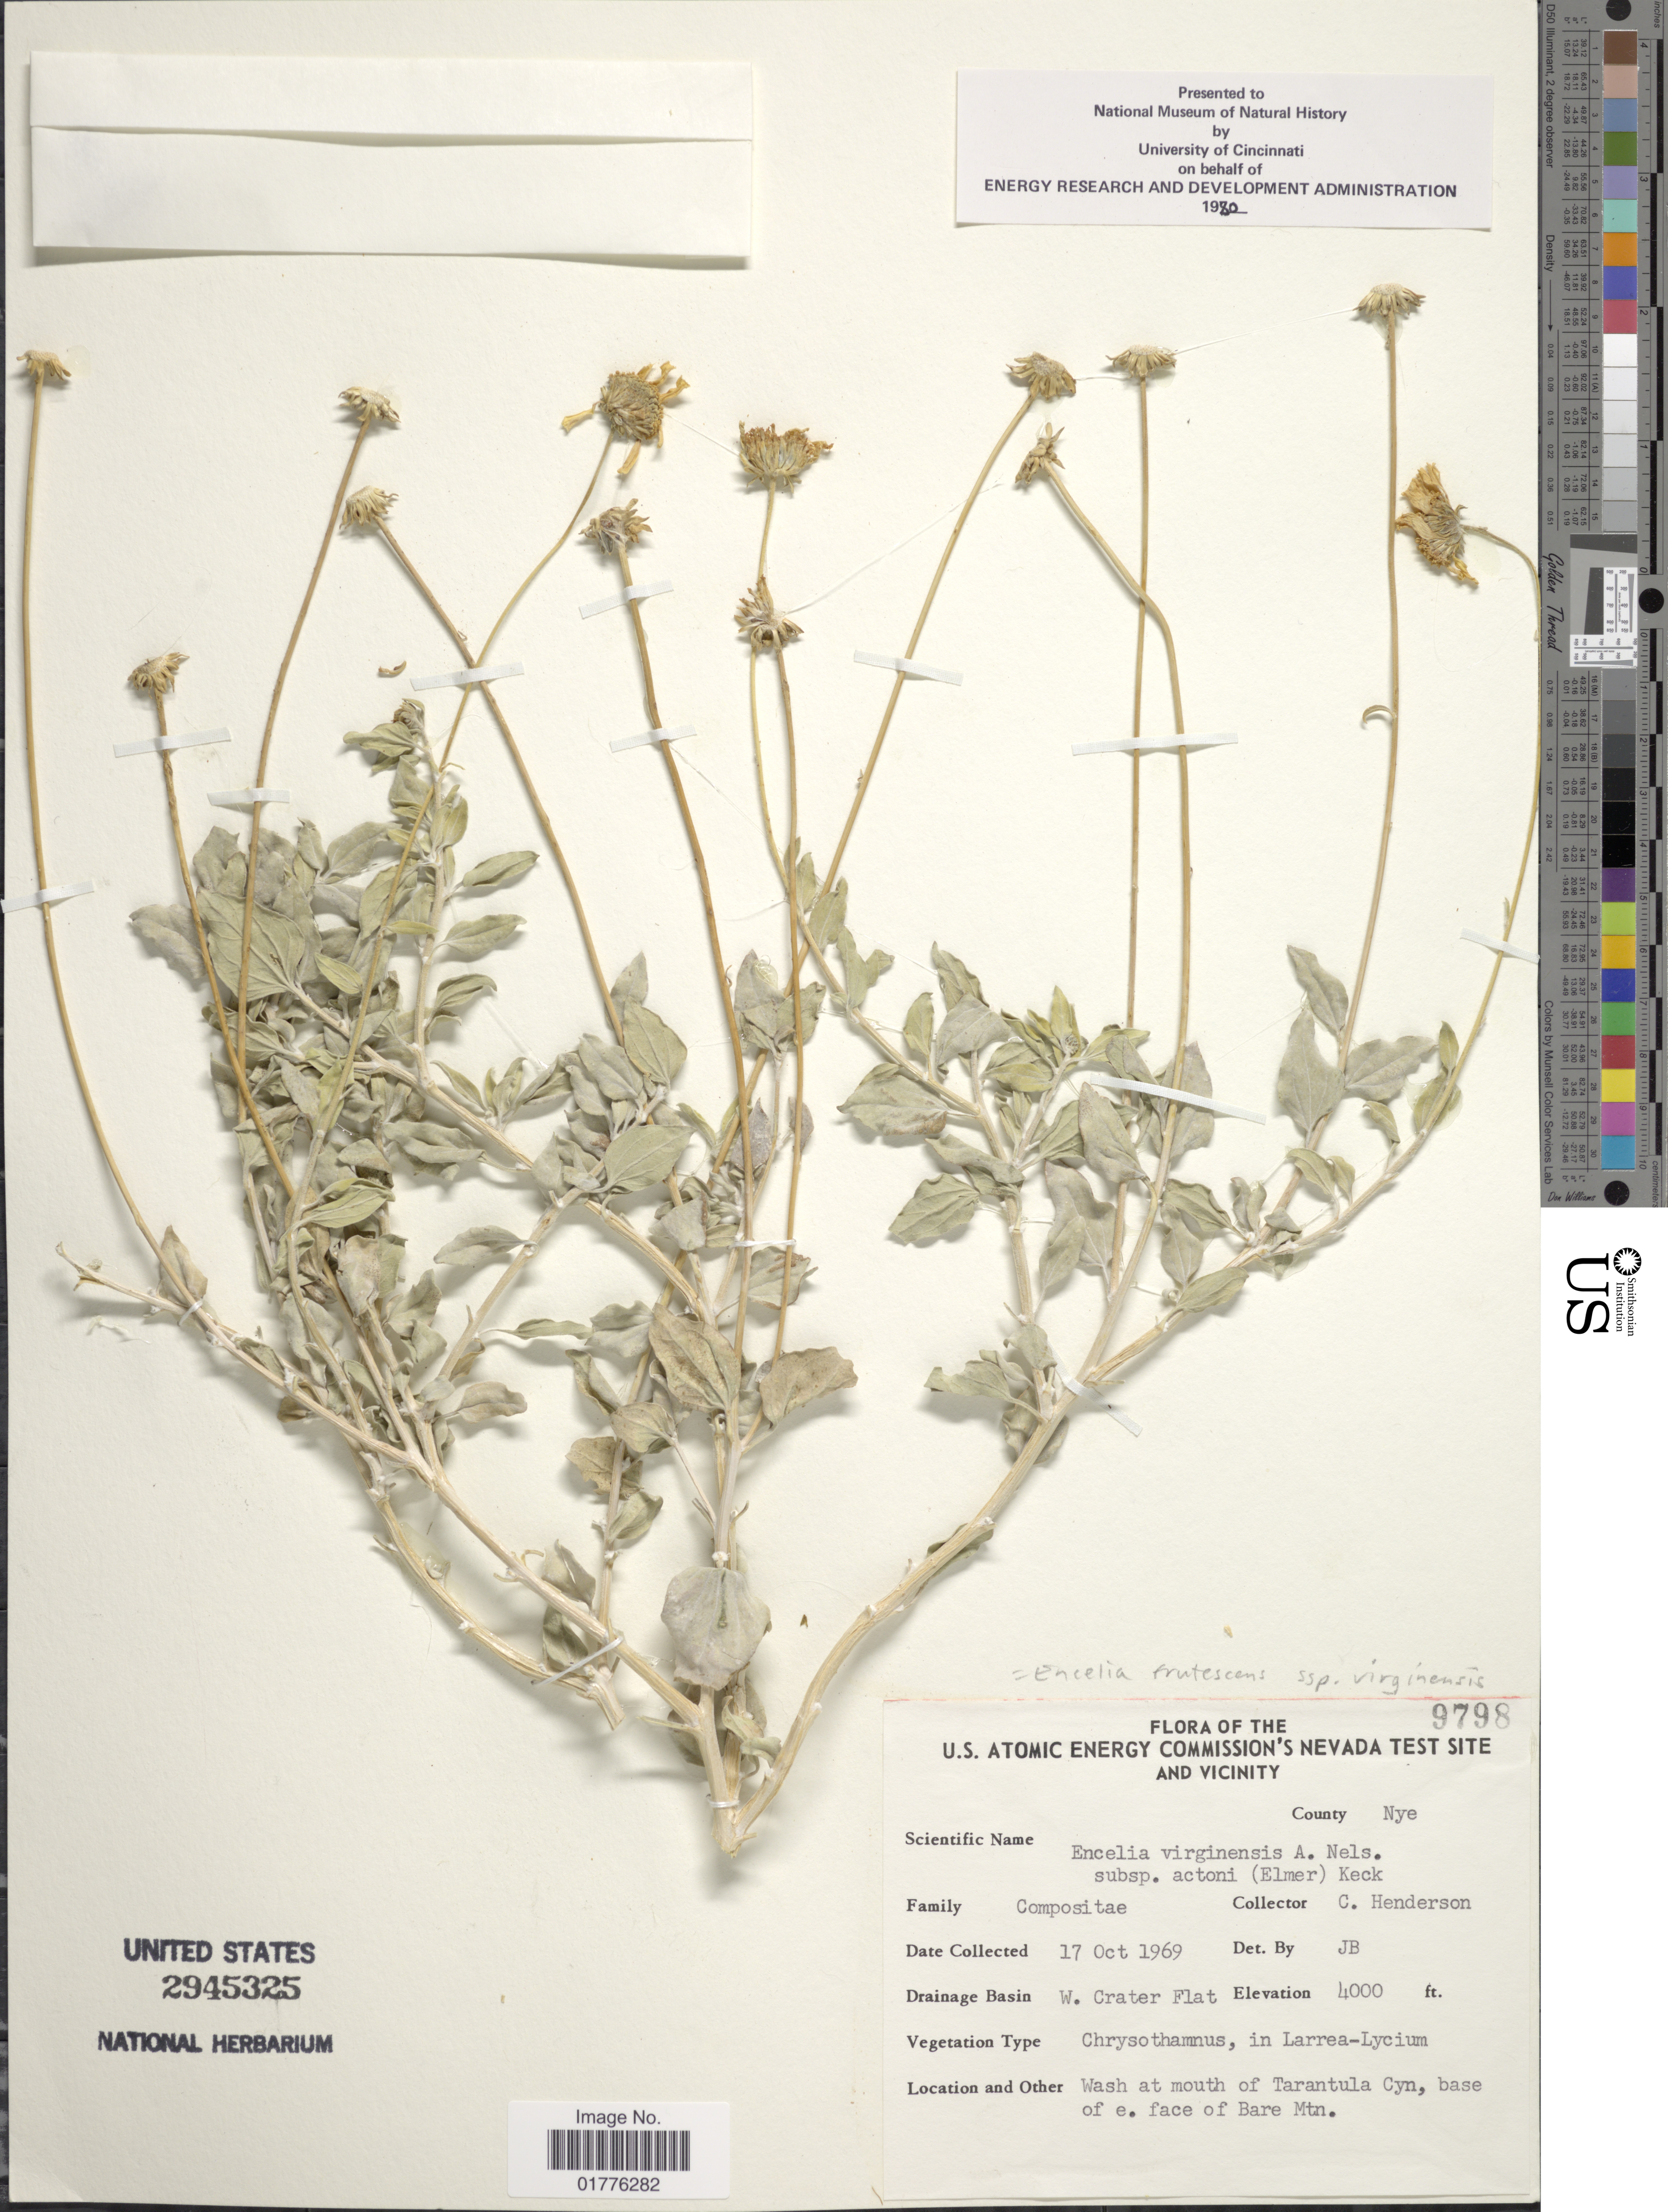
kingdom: Plantae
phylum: Tracheophyta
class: Magnoliopsida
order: Asterales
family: Asteraceae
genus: Encelia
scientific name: Encelia frutescens var. virginensis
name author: (A. Nelson) S.F. Blake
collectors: C. Henderson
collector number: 9798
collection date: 1969-10-17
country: United States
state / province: Nevada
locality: U. S. Atomic Energy Commission's Nevada Test Site and Vicinity, County Nye, W. Crater Flat, wash at mouth of Tarantula Cyn, base of e. face of Bare Mtn.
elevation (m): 1219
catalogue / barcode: US 2945325